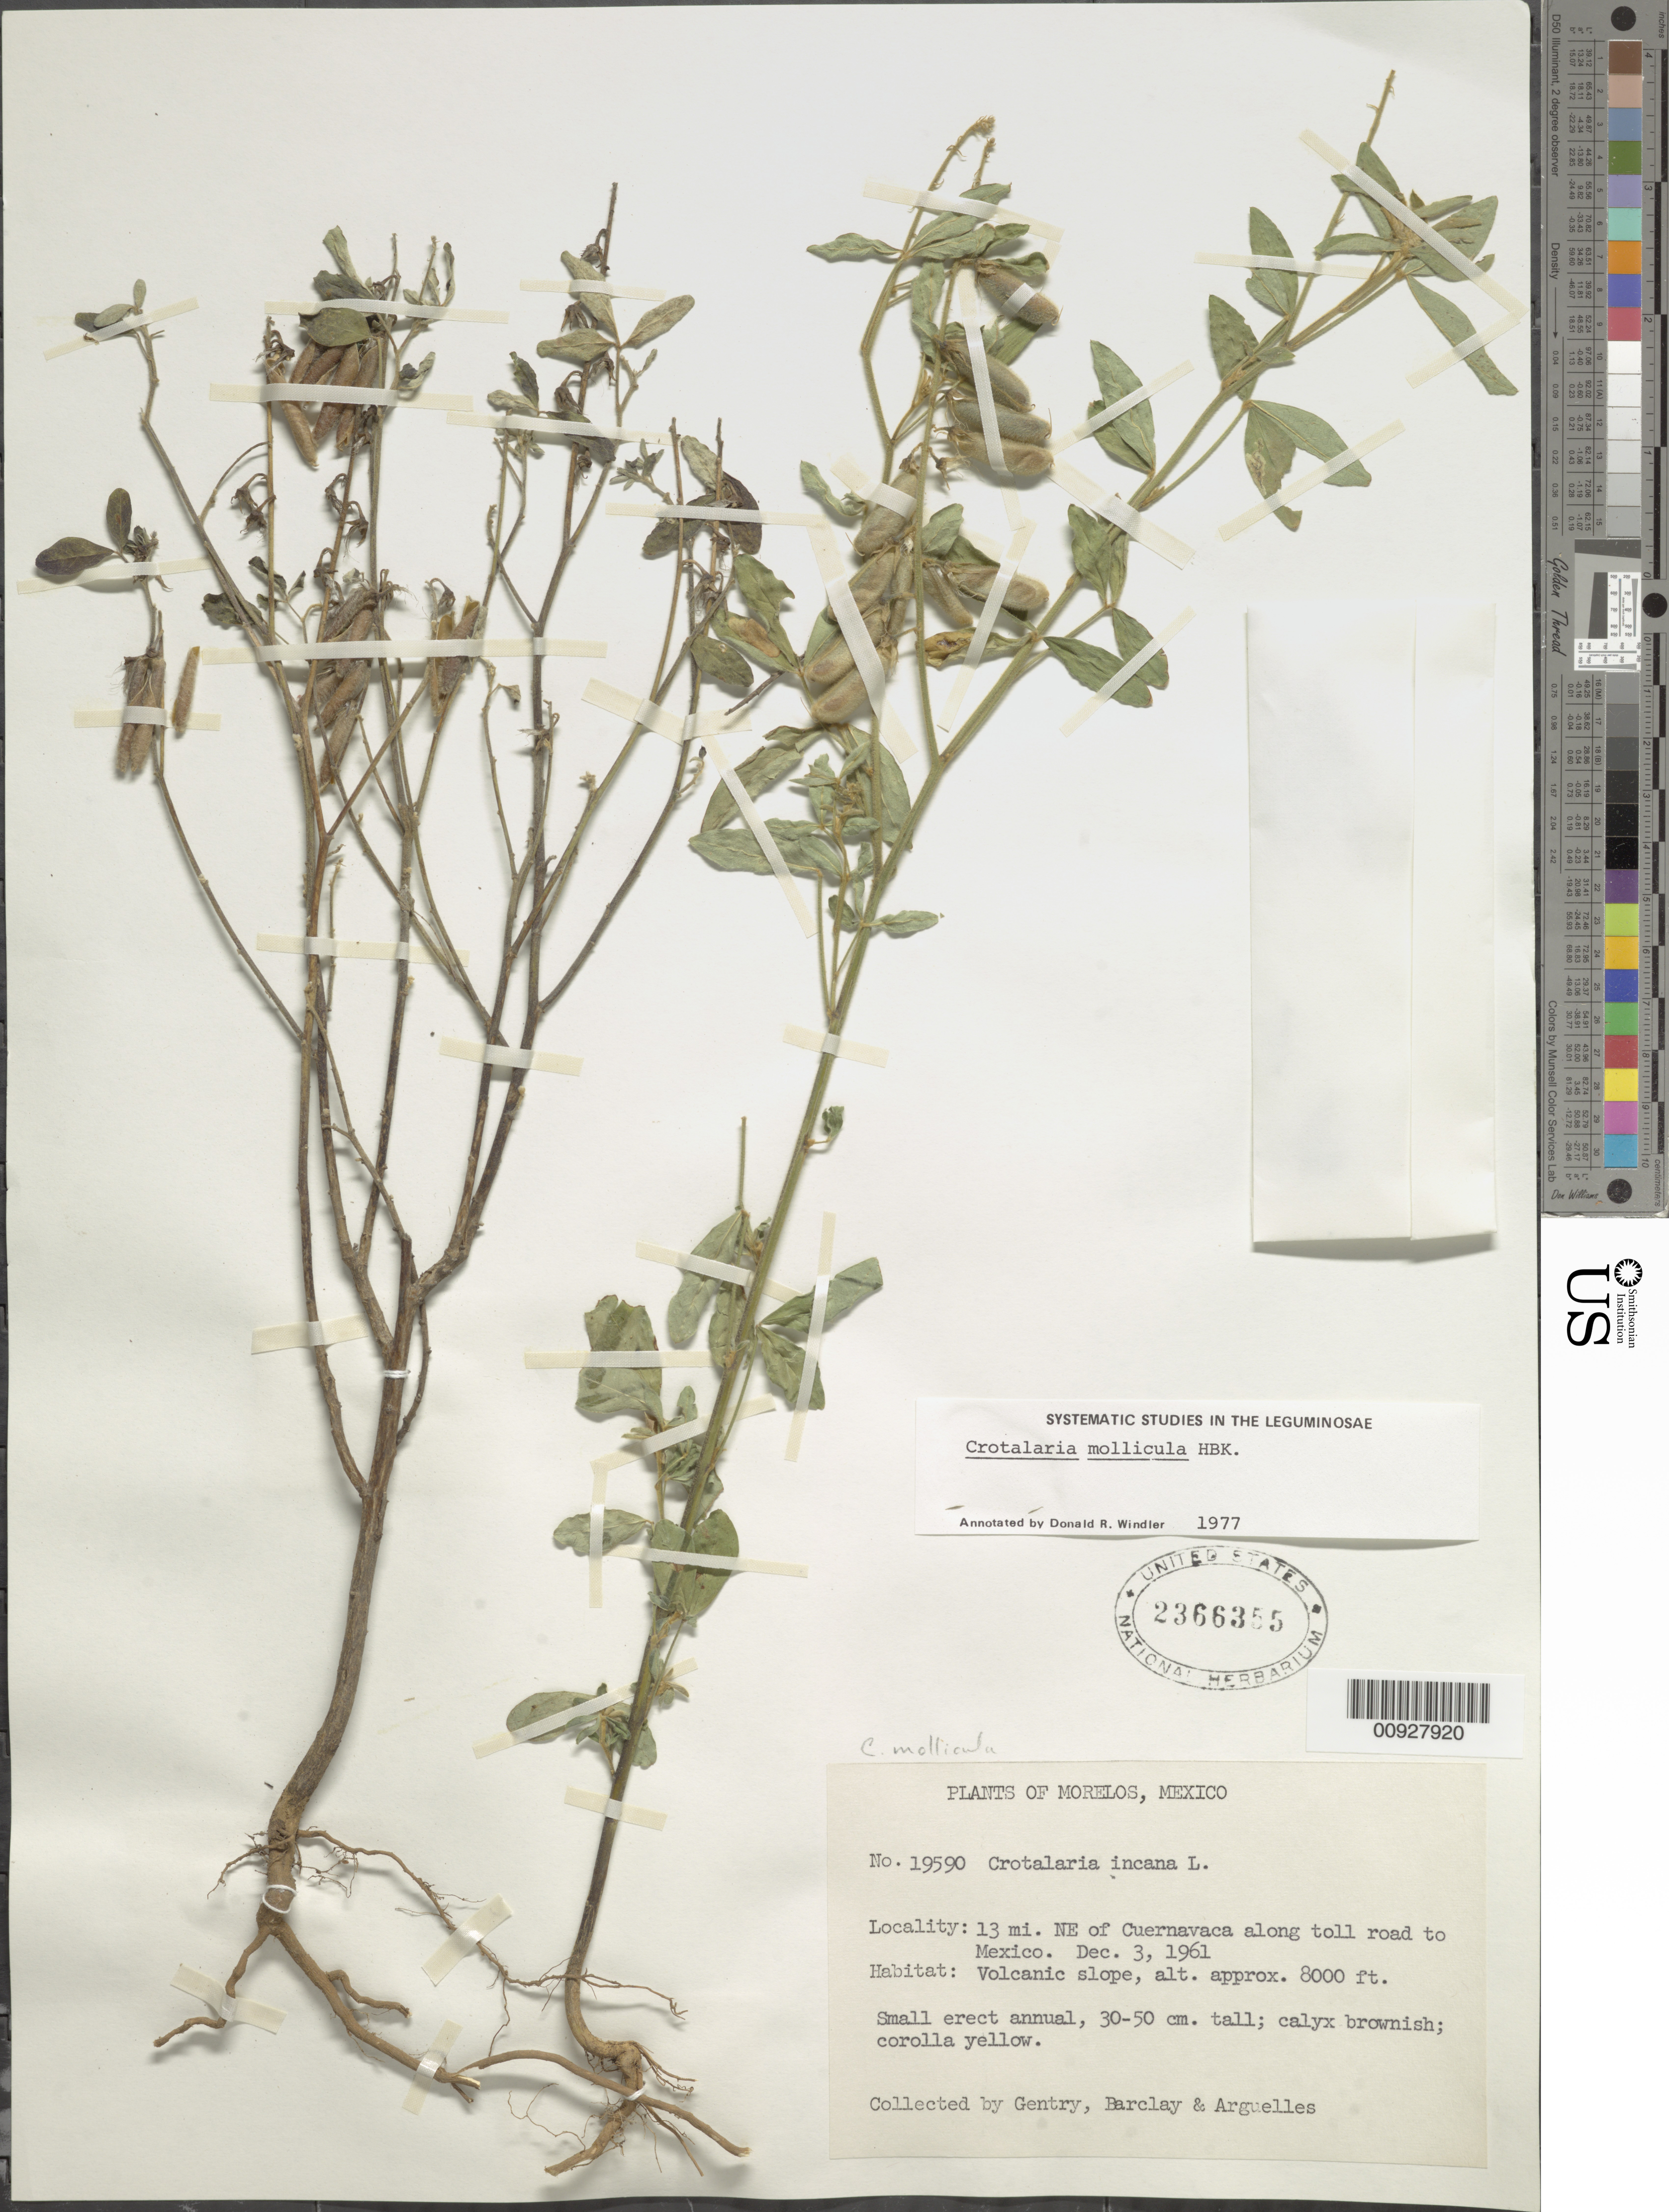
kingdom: Plantae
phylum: Tracheophyta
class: Magnoliopsida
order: Fabales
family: Fabaceae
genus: Crotalaria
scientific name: Crotalaria mollicula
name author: Kunth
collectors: Gentry, --, -- Barclay & Arguelles, --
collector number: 19590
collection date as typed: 03 Dec 1961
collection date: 1961-12-03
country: Mexico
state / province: Morelos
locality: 13 mi. NE of Cuernavaca along toll road to Mexico.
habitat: Volcanic slope.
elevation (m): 2438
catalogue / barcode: US 2366355